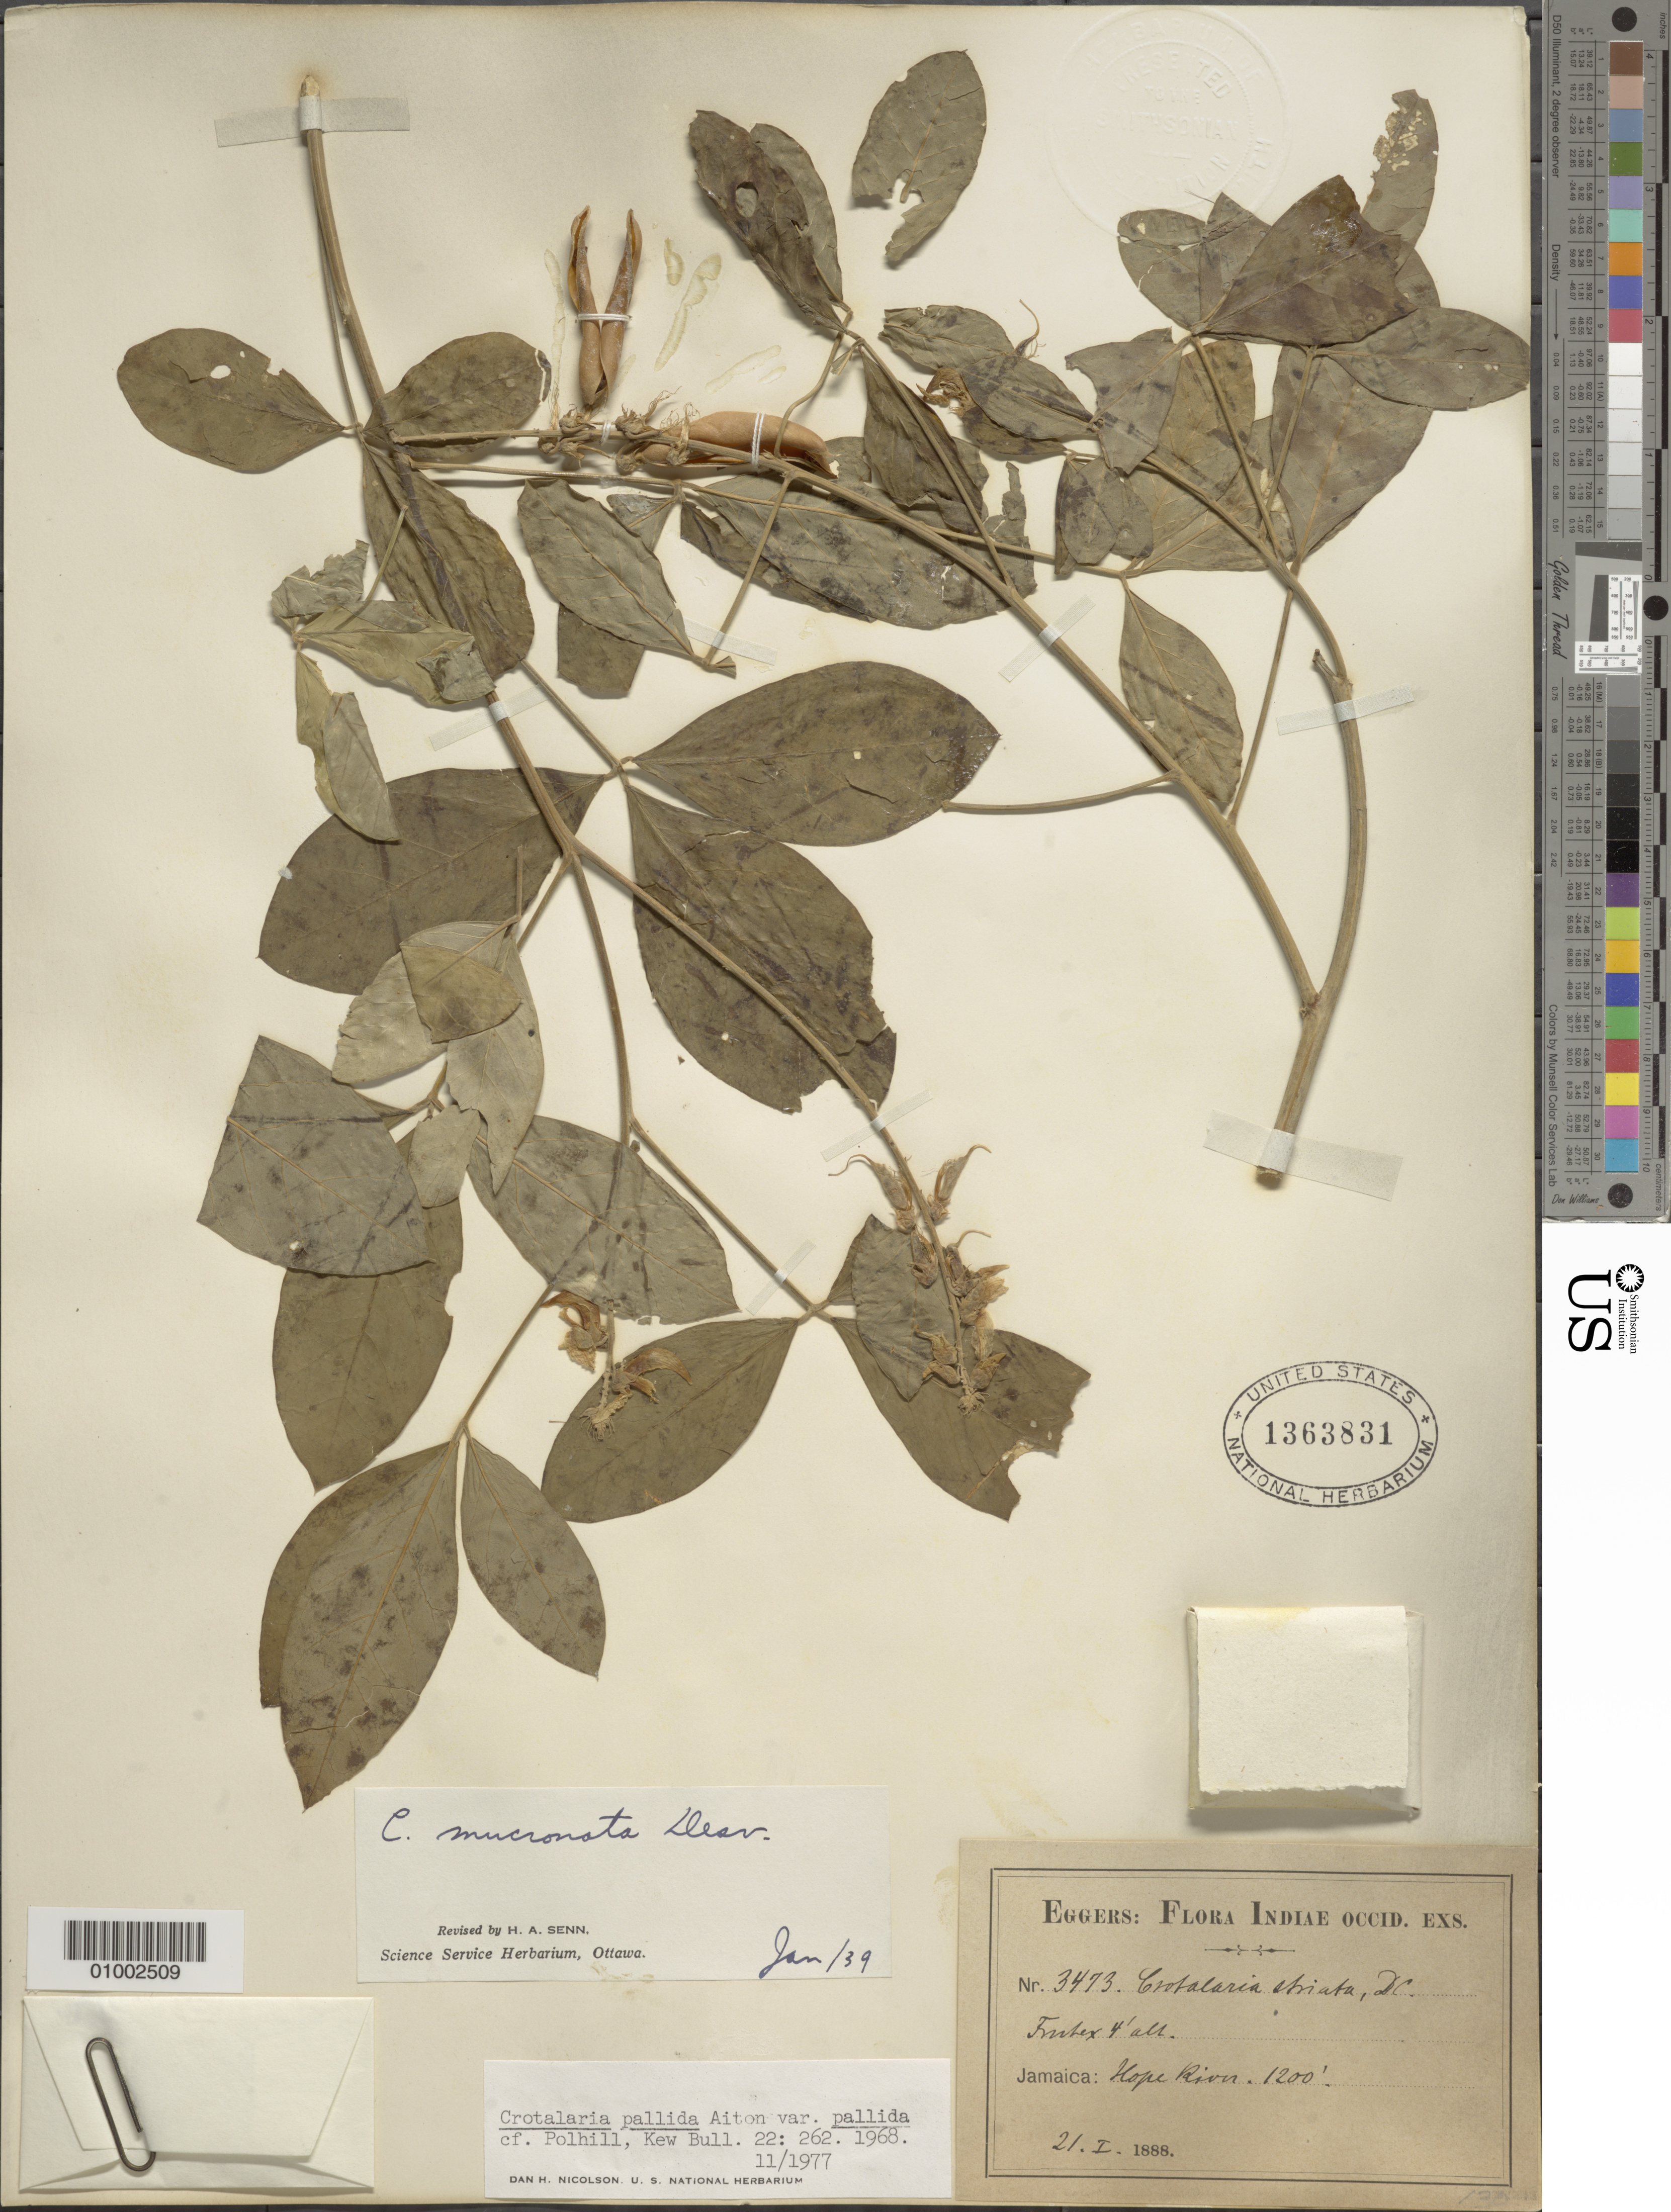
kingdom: Plantae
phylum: Tracheophyta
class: Magnoliopsida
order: Fabales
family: Fabaceae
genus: Crotalaria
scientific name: Crotalaria pallida var. pallida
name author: Aiton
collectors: H. F. A. von Eggers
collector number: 3473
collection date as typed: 21 Jan 1888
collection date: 1888-01-21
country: Jamaica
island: Jamaica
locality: Hope River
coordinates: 0 N, 0 E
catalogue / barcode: US 1363831